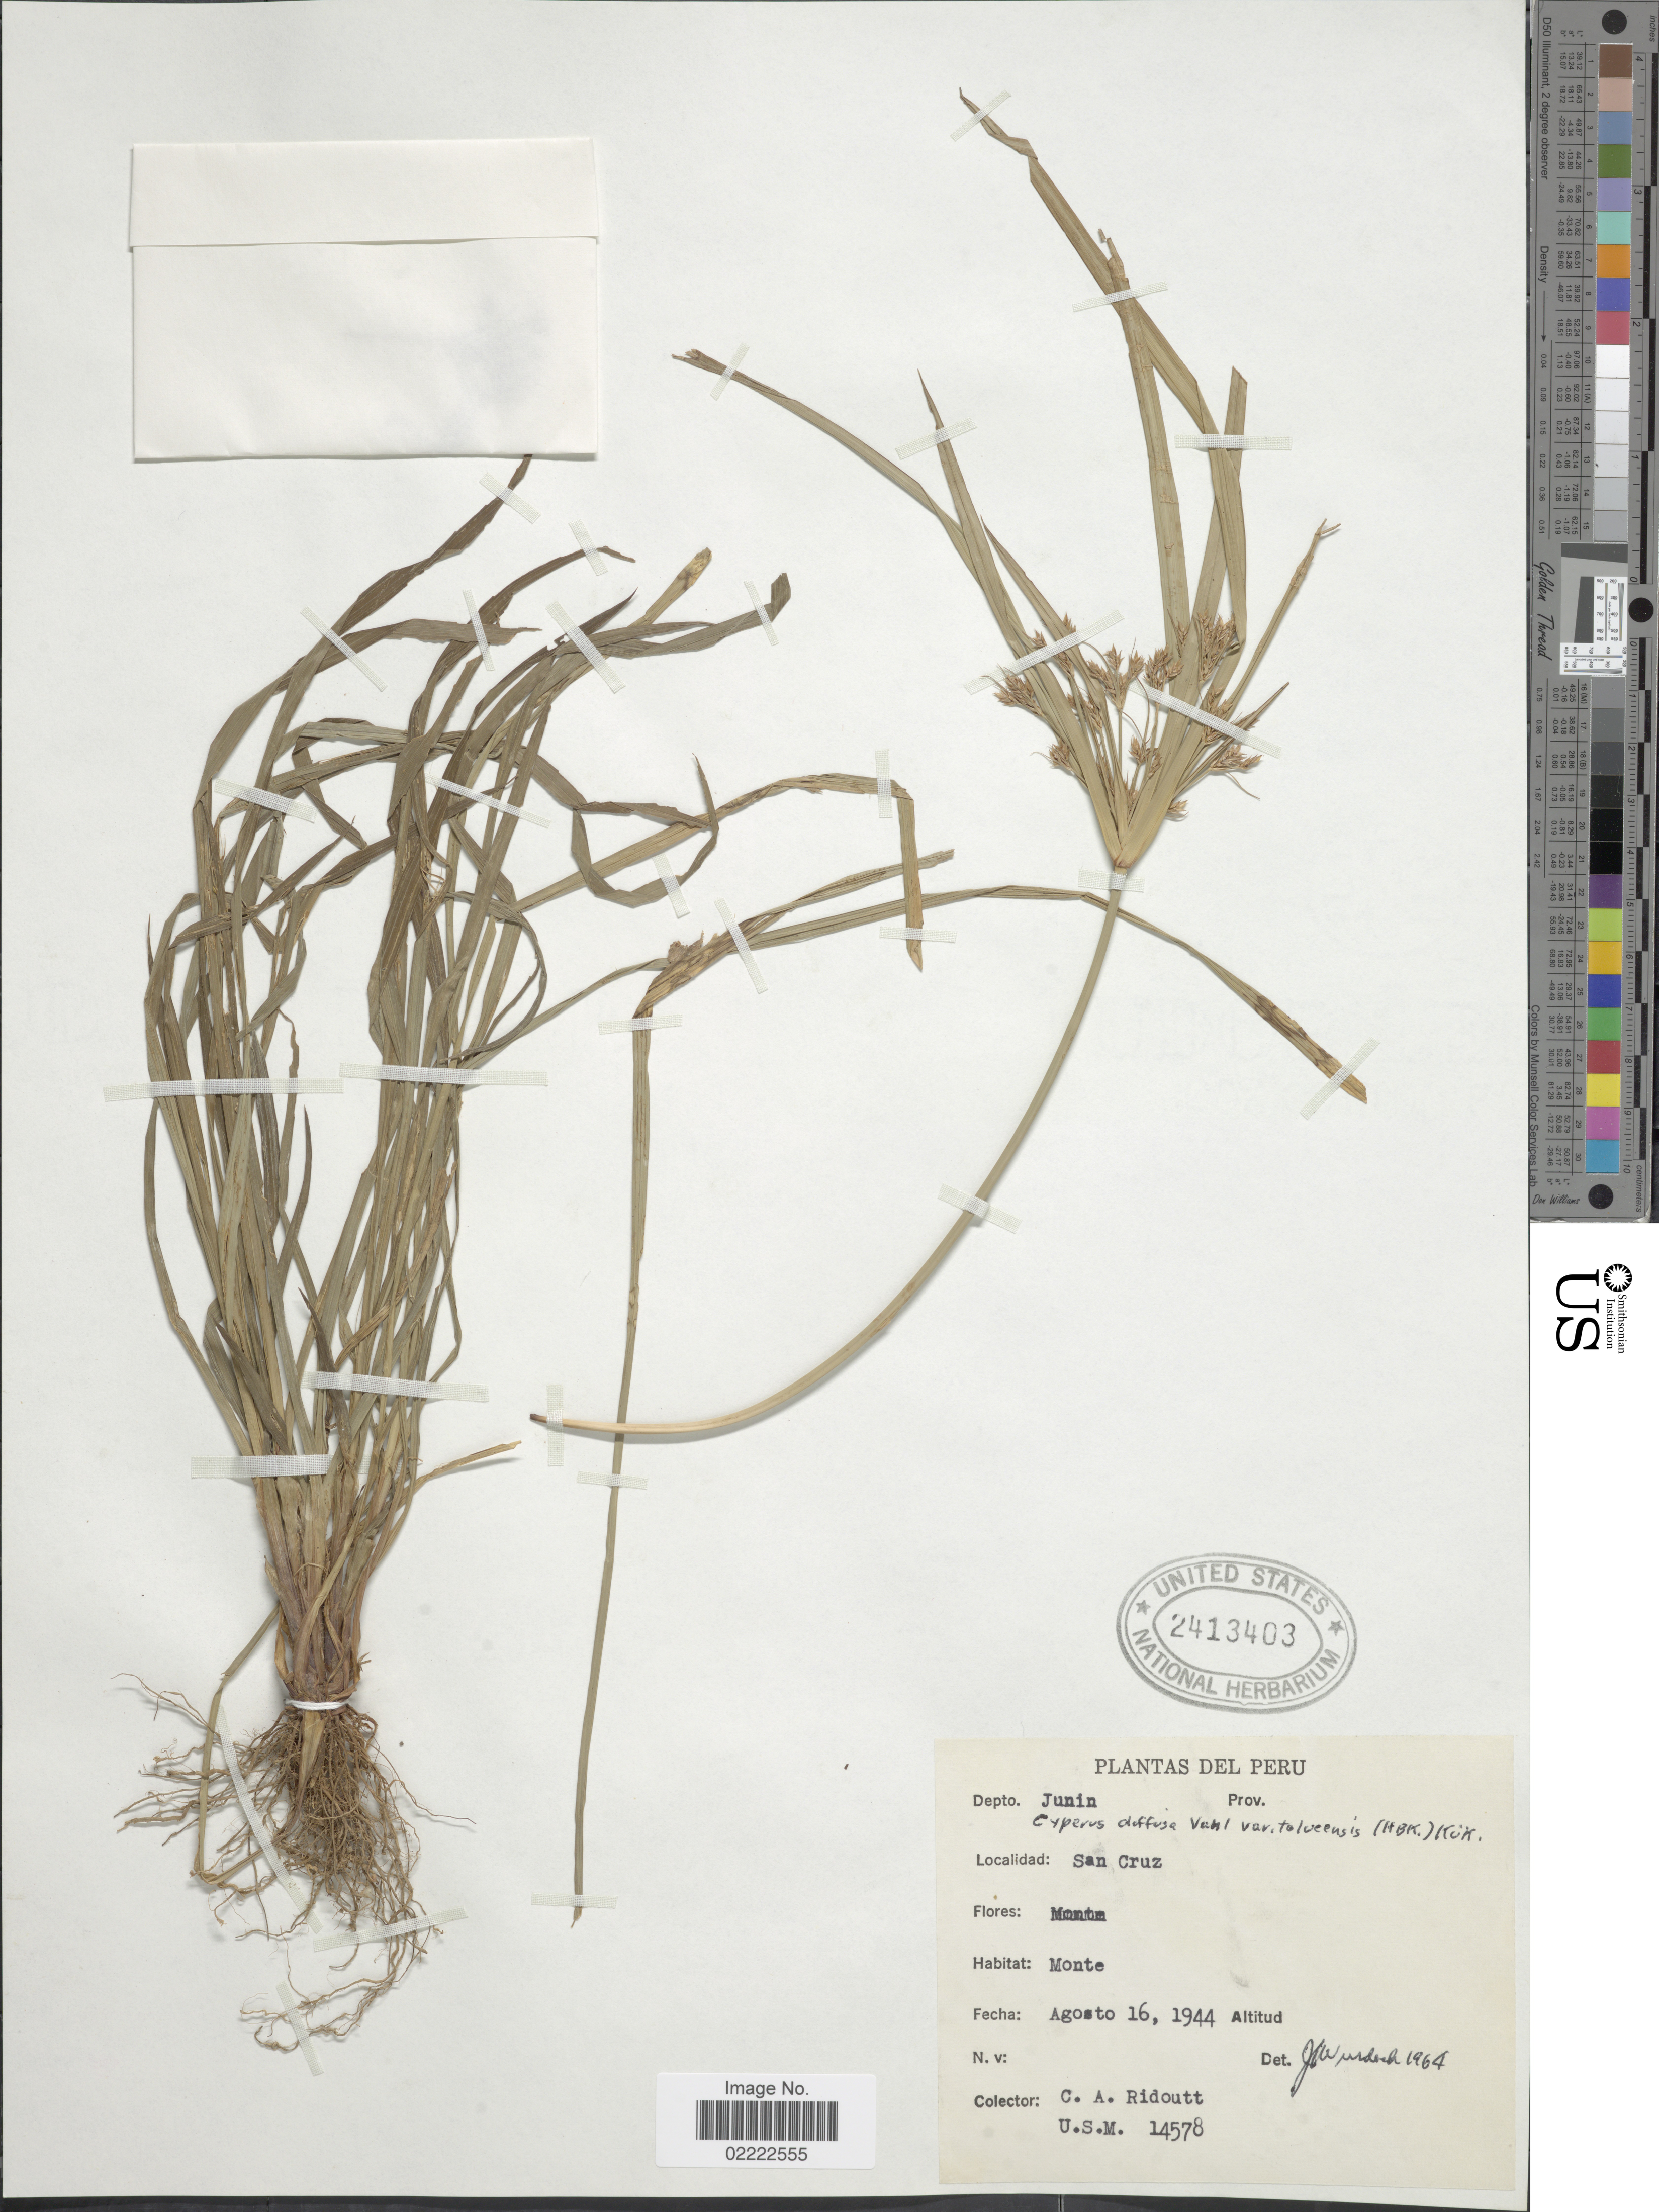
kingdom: Plantae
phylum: Tracheophyta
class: Liliopsida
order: Poales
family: Cyperaceae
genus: Cyperus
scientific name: Cyperus laxus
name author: Lam.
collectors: C. Ridoutt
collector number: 14578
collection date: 1944-08-16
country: Peru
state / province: Junín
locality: San Cruz, Monte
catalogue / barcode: US 2413403